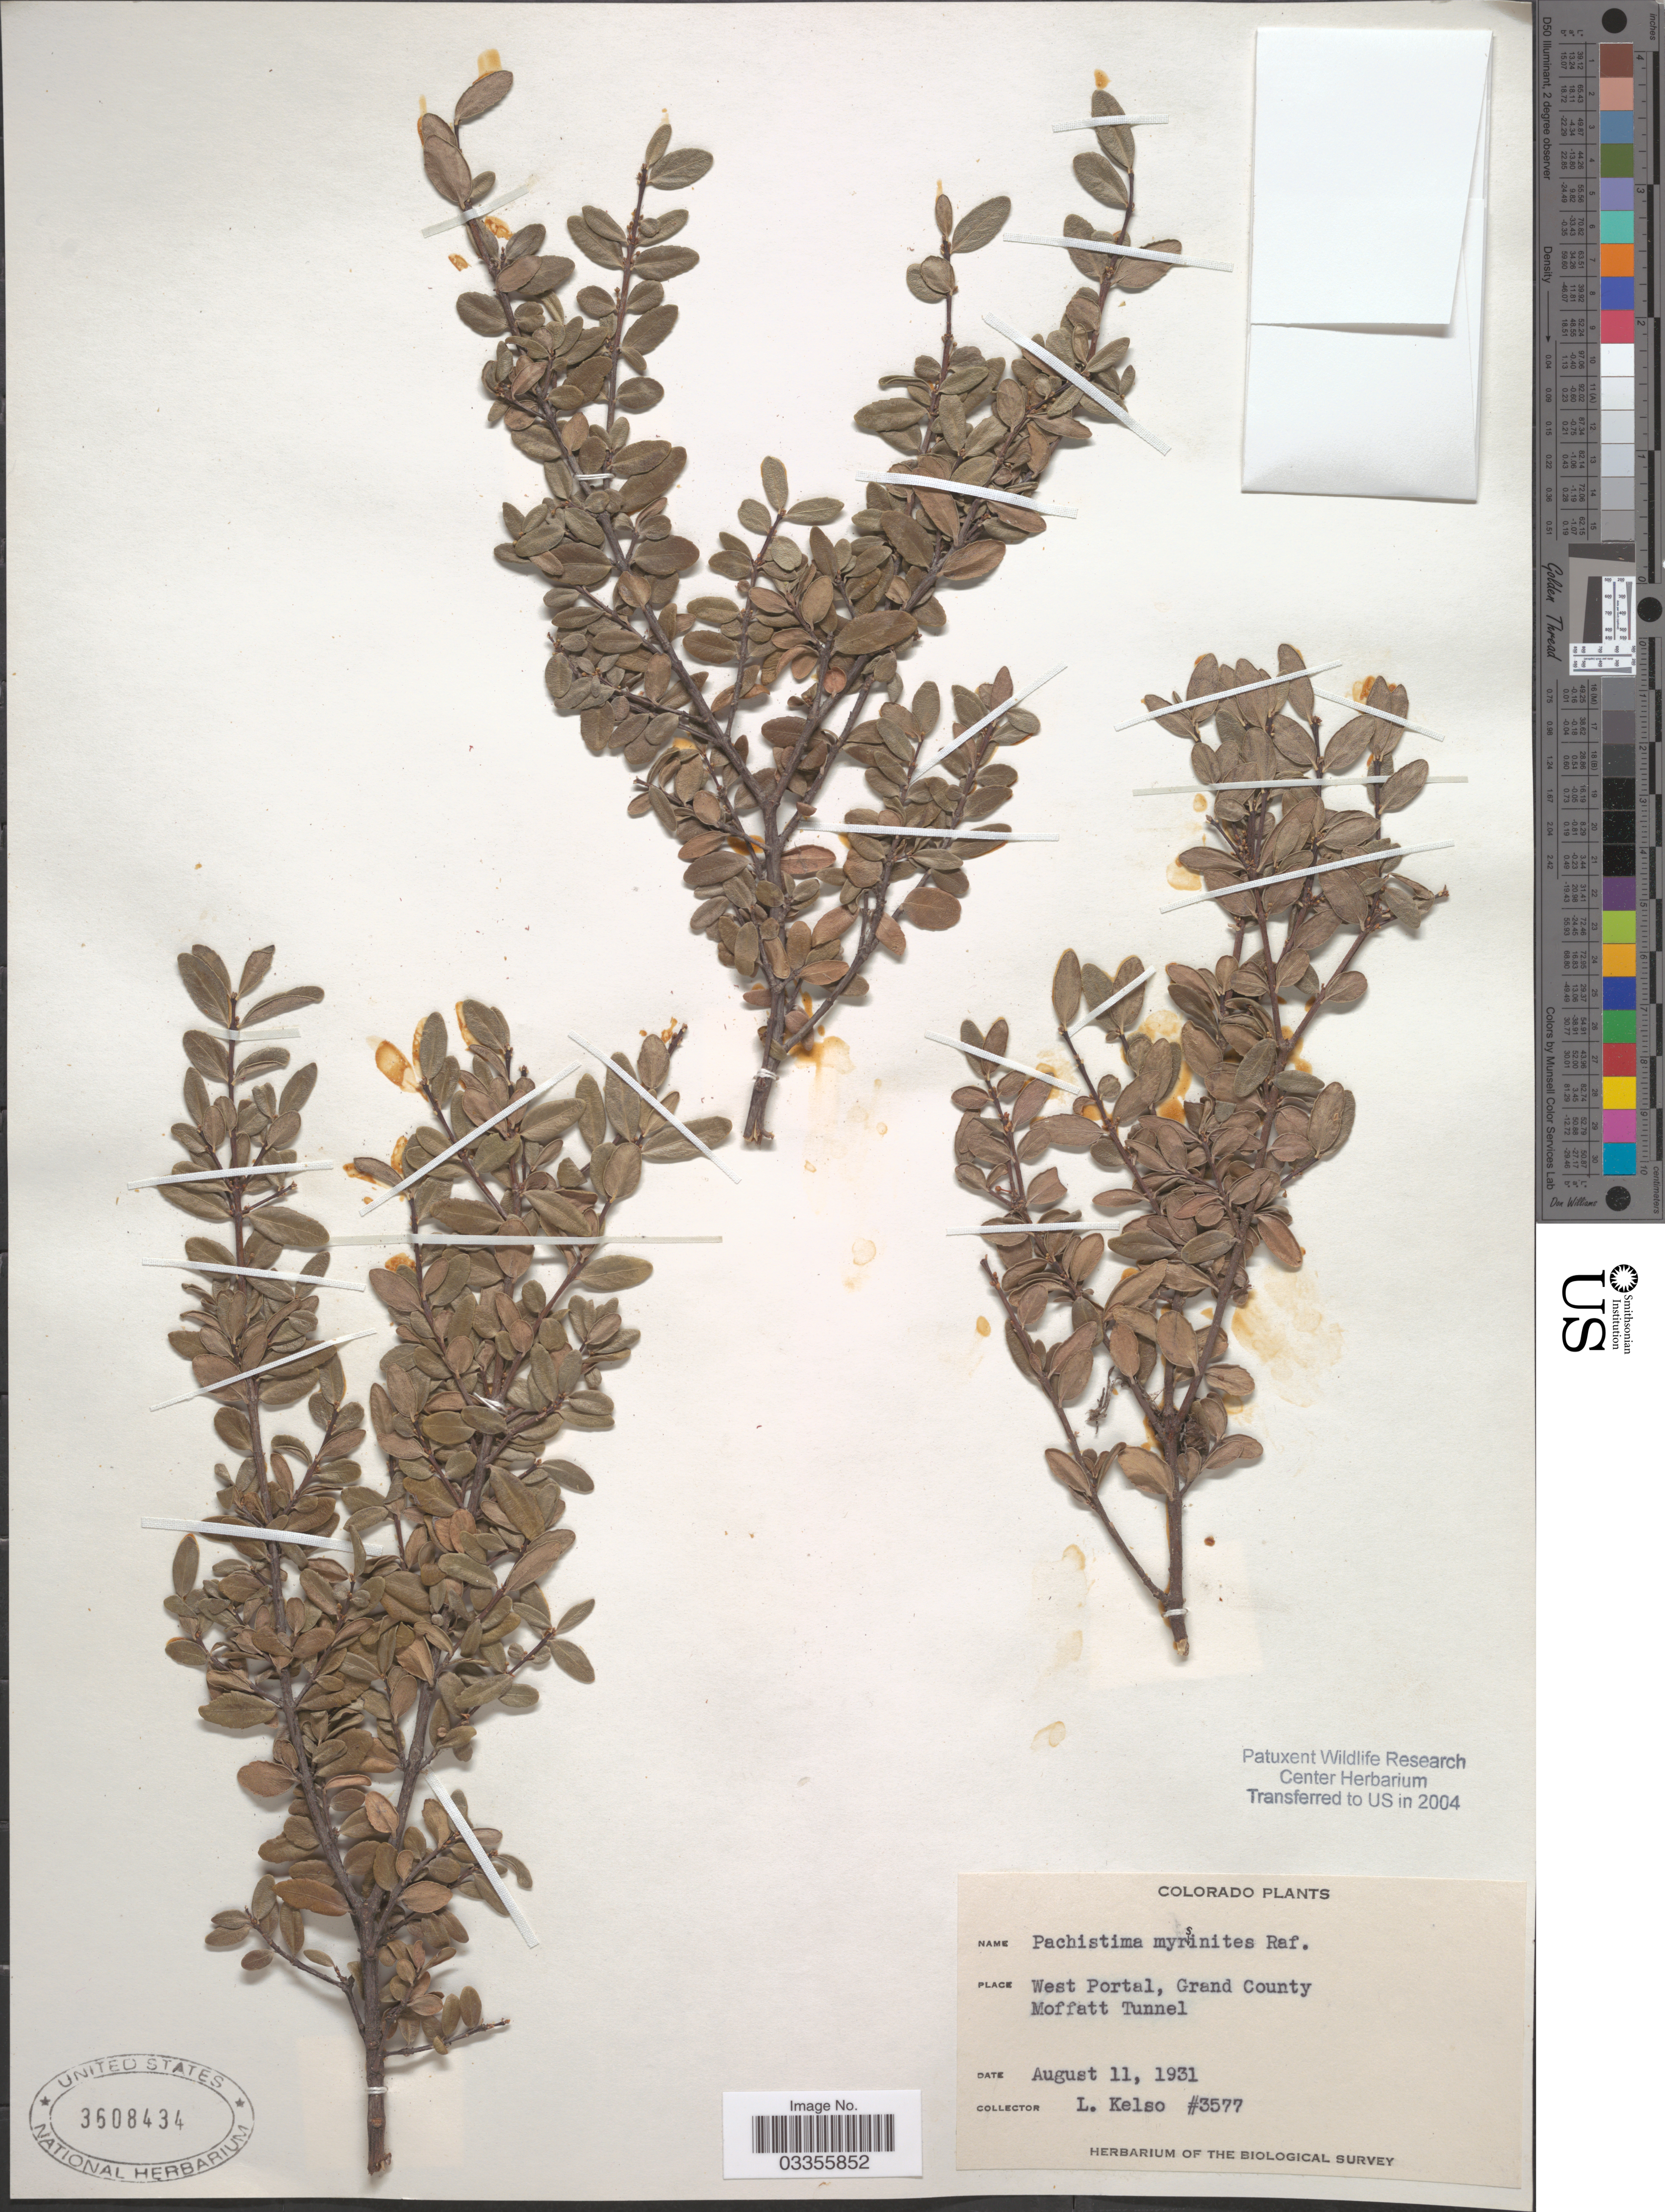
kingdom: Plantae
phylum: Tracheophyta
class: Magnoliopsida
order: Celastrales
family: Celastraceae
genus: Paxistima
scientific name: Paxistima myrsinites subsp. myrsinites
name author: (Pursh) Raf.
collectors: L. Kelso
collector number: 3577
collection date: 1931-08-11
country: United States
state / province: Colorado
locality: West Portal, Grand County Moffatt Tunnel.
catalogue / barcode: US 3608434